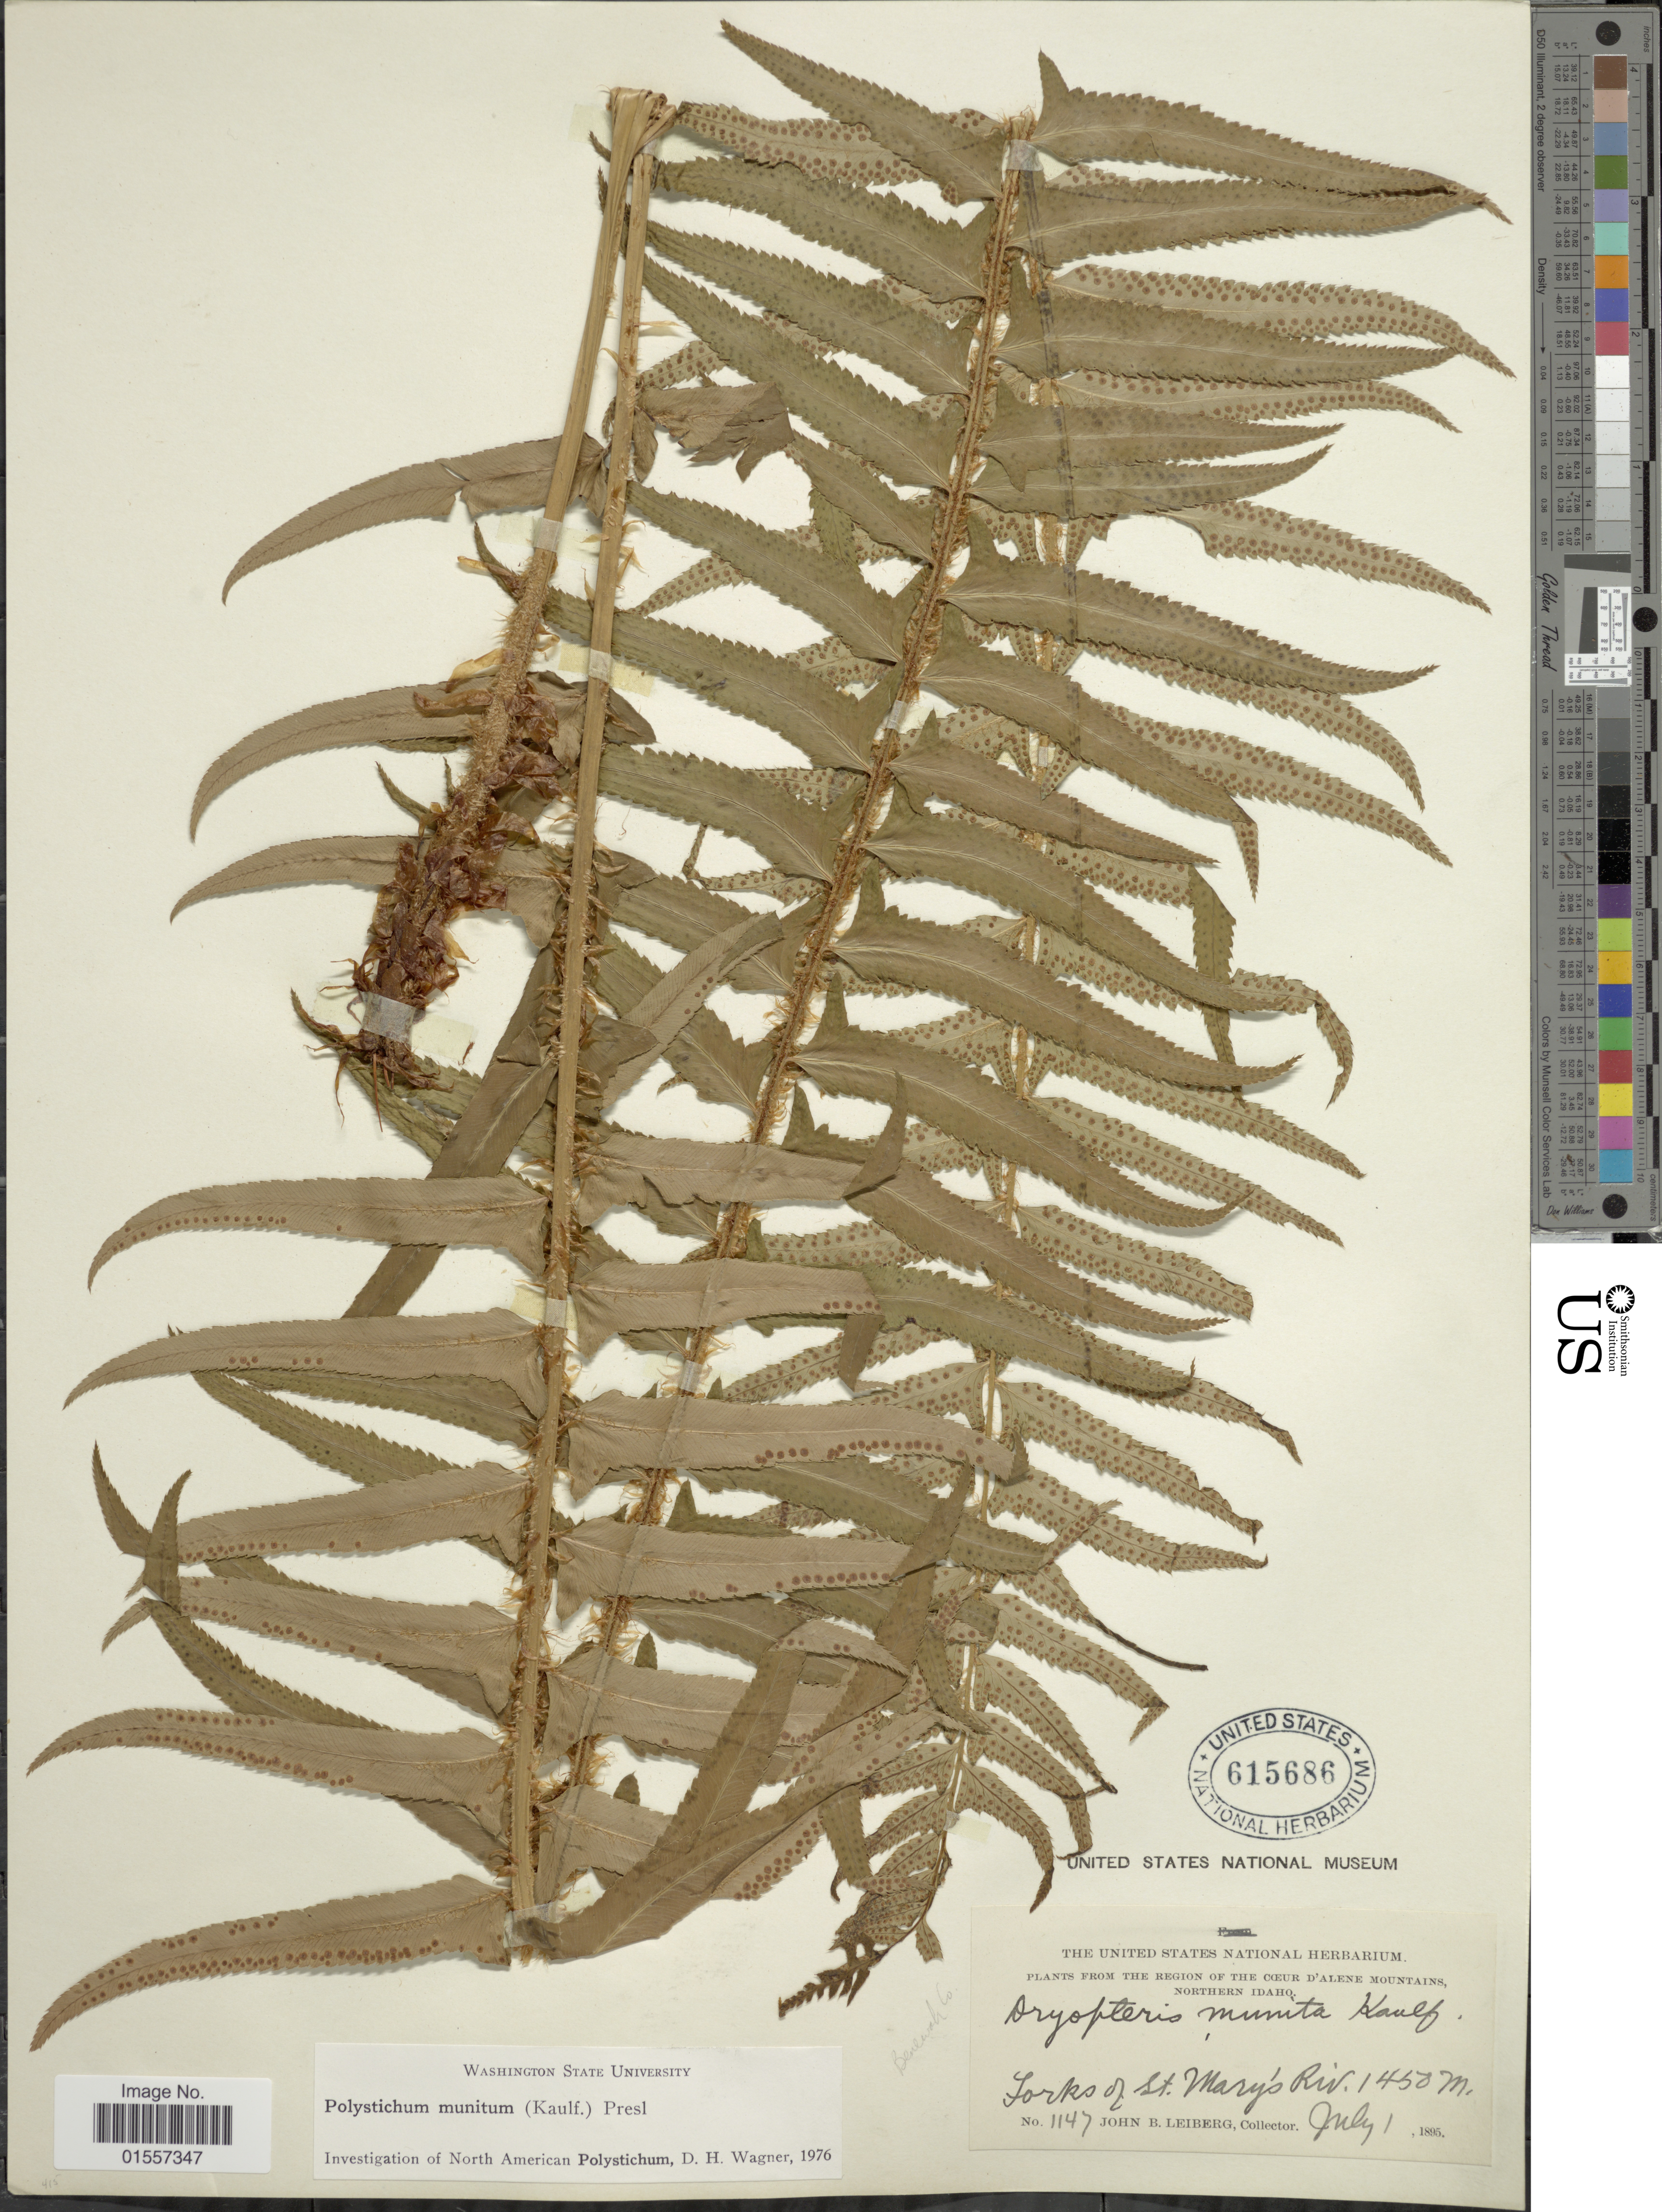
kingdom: Plantae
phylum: Tracheophyta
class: Polypodiopsida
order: Polypodiales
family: Dryopteridaceae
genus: Polystichum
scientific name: Polystichum munitum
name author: (Kaulf.) C. Presl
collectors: J. B. Leiberg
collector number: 1147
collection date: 1895-07-01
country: United States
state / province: Idaho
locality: Region of the Coeur D'Alene mountains, Northern Idaho, Yorks of St. Marys Riv.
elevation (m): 1450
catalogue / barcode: US 615686